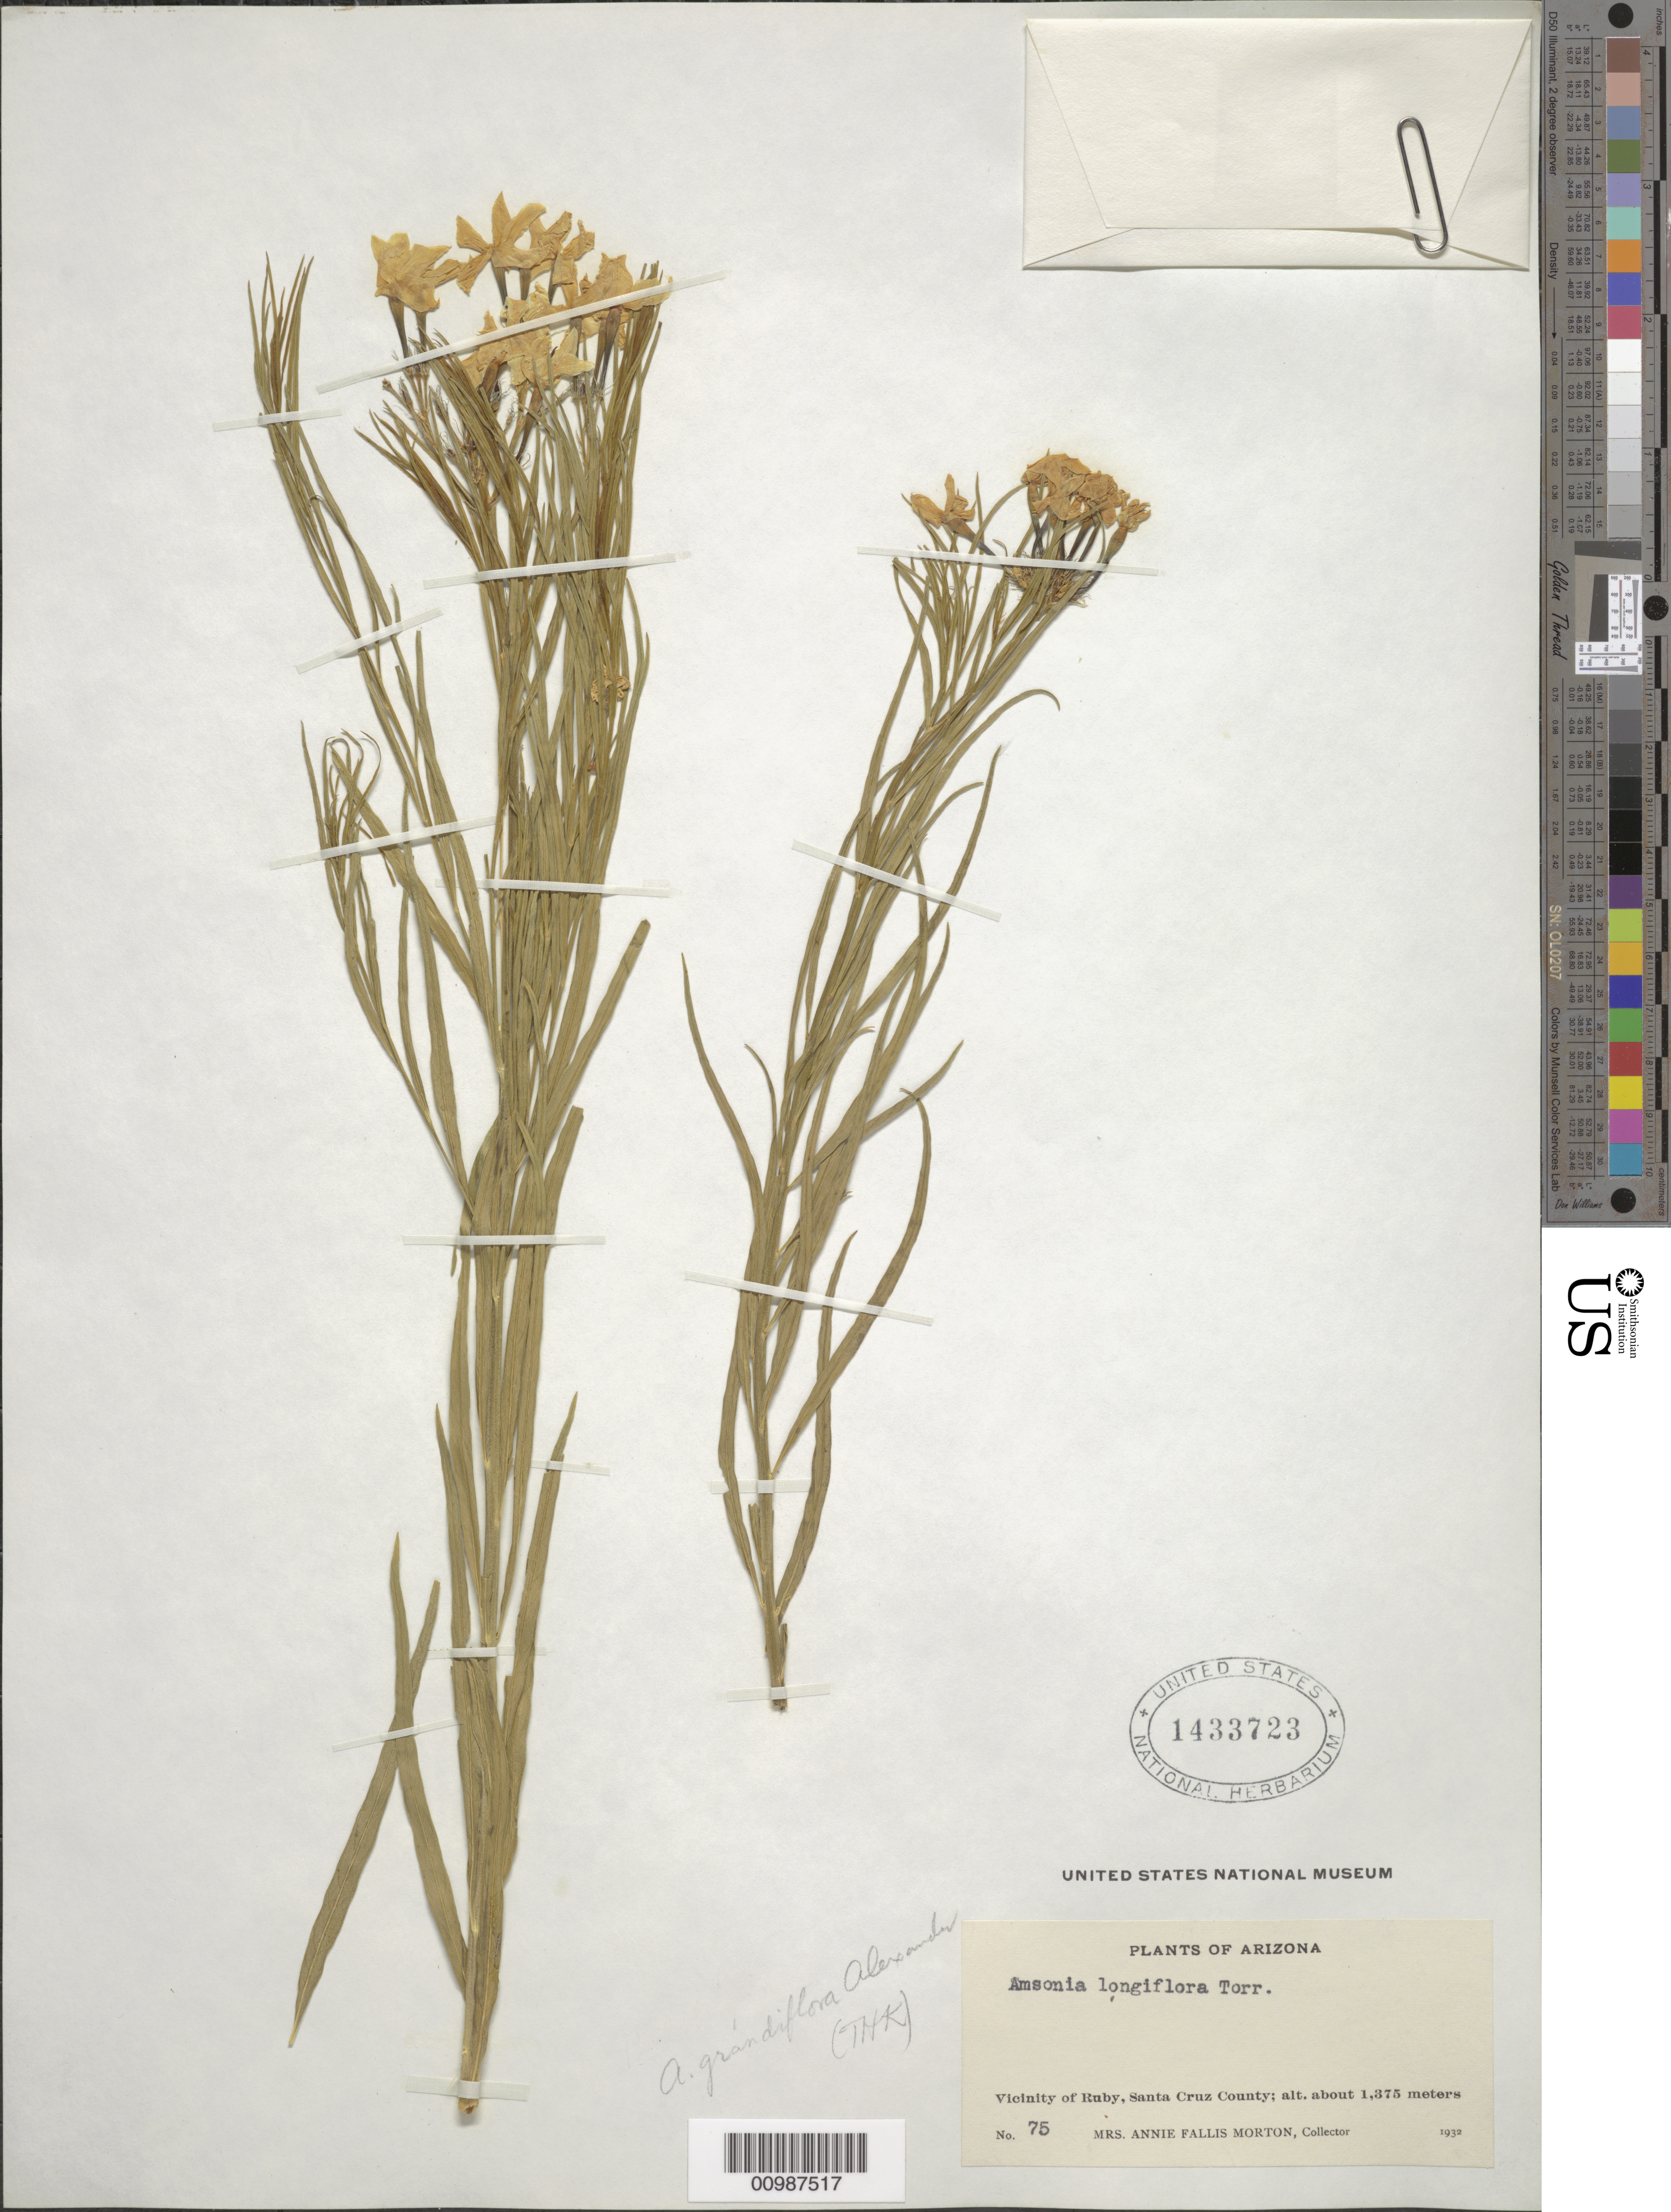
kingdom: Plantae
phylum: Tracheophyta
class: Magnoliopsida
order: Gentianales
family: Apocynaceae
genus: Amsonia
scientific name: Amsonia grandiflora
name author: Alexander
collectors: A. F. Morton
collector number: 75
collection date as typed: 1932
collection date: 1932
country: United States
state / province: Arizona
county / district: Santa Cruz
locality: Vicinity of Ruby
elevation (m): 1375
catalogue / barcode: US 1433723